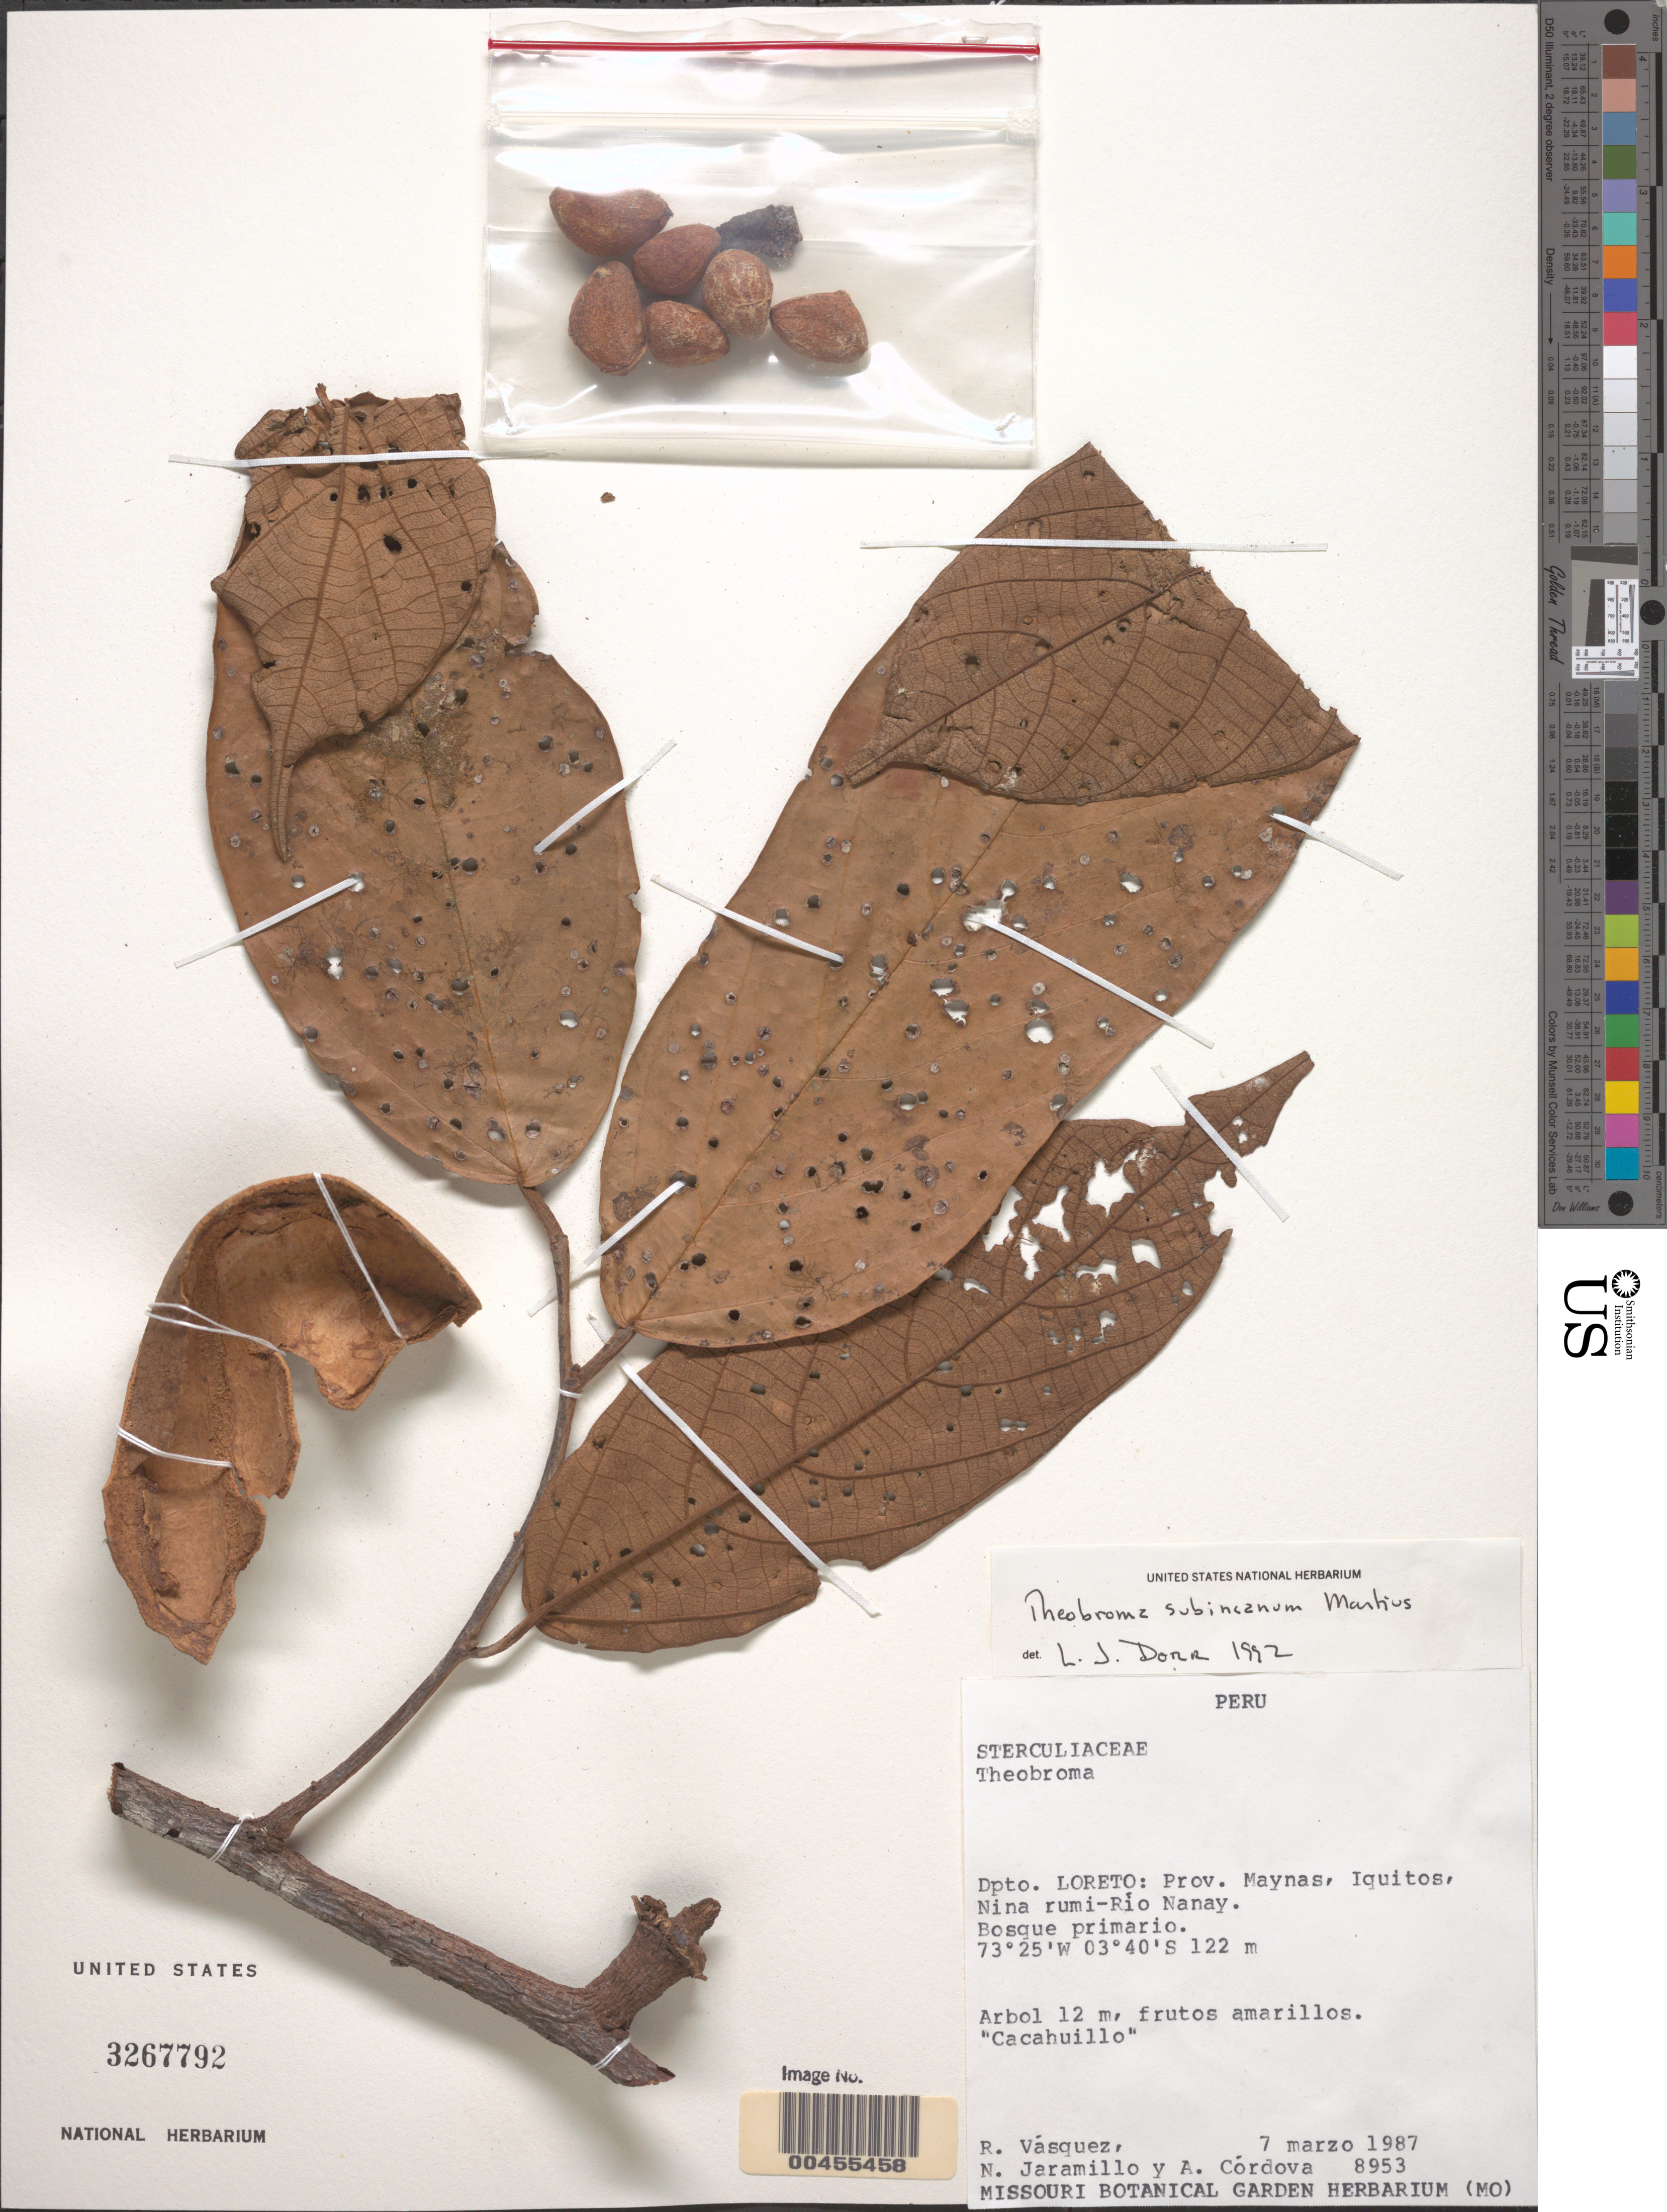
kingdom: Plantae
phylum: Tracheophyta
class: Magnoliopsida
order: Malvales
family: Malvaceae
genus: Theobroma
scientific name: Theobroma subincanum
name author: Mart.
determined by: Dorr, L. J., (BOT), Smithsonian Institution - National Museum of Natural History (UNITED STATES)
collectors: R. Vásquez, N. Jaramillo & A. Córdova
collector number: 8953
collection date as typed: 07 Mar 1987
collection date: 1987-03-07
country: Peru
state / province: Loreto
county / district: Maynas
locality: Iquitos, Nina rumi - Río Nanay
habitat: Bosque primario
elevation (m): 122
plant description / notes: Common name: Cacahuillo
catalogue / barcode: US 3267792